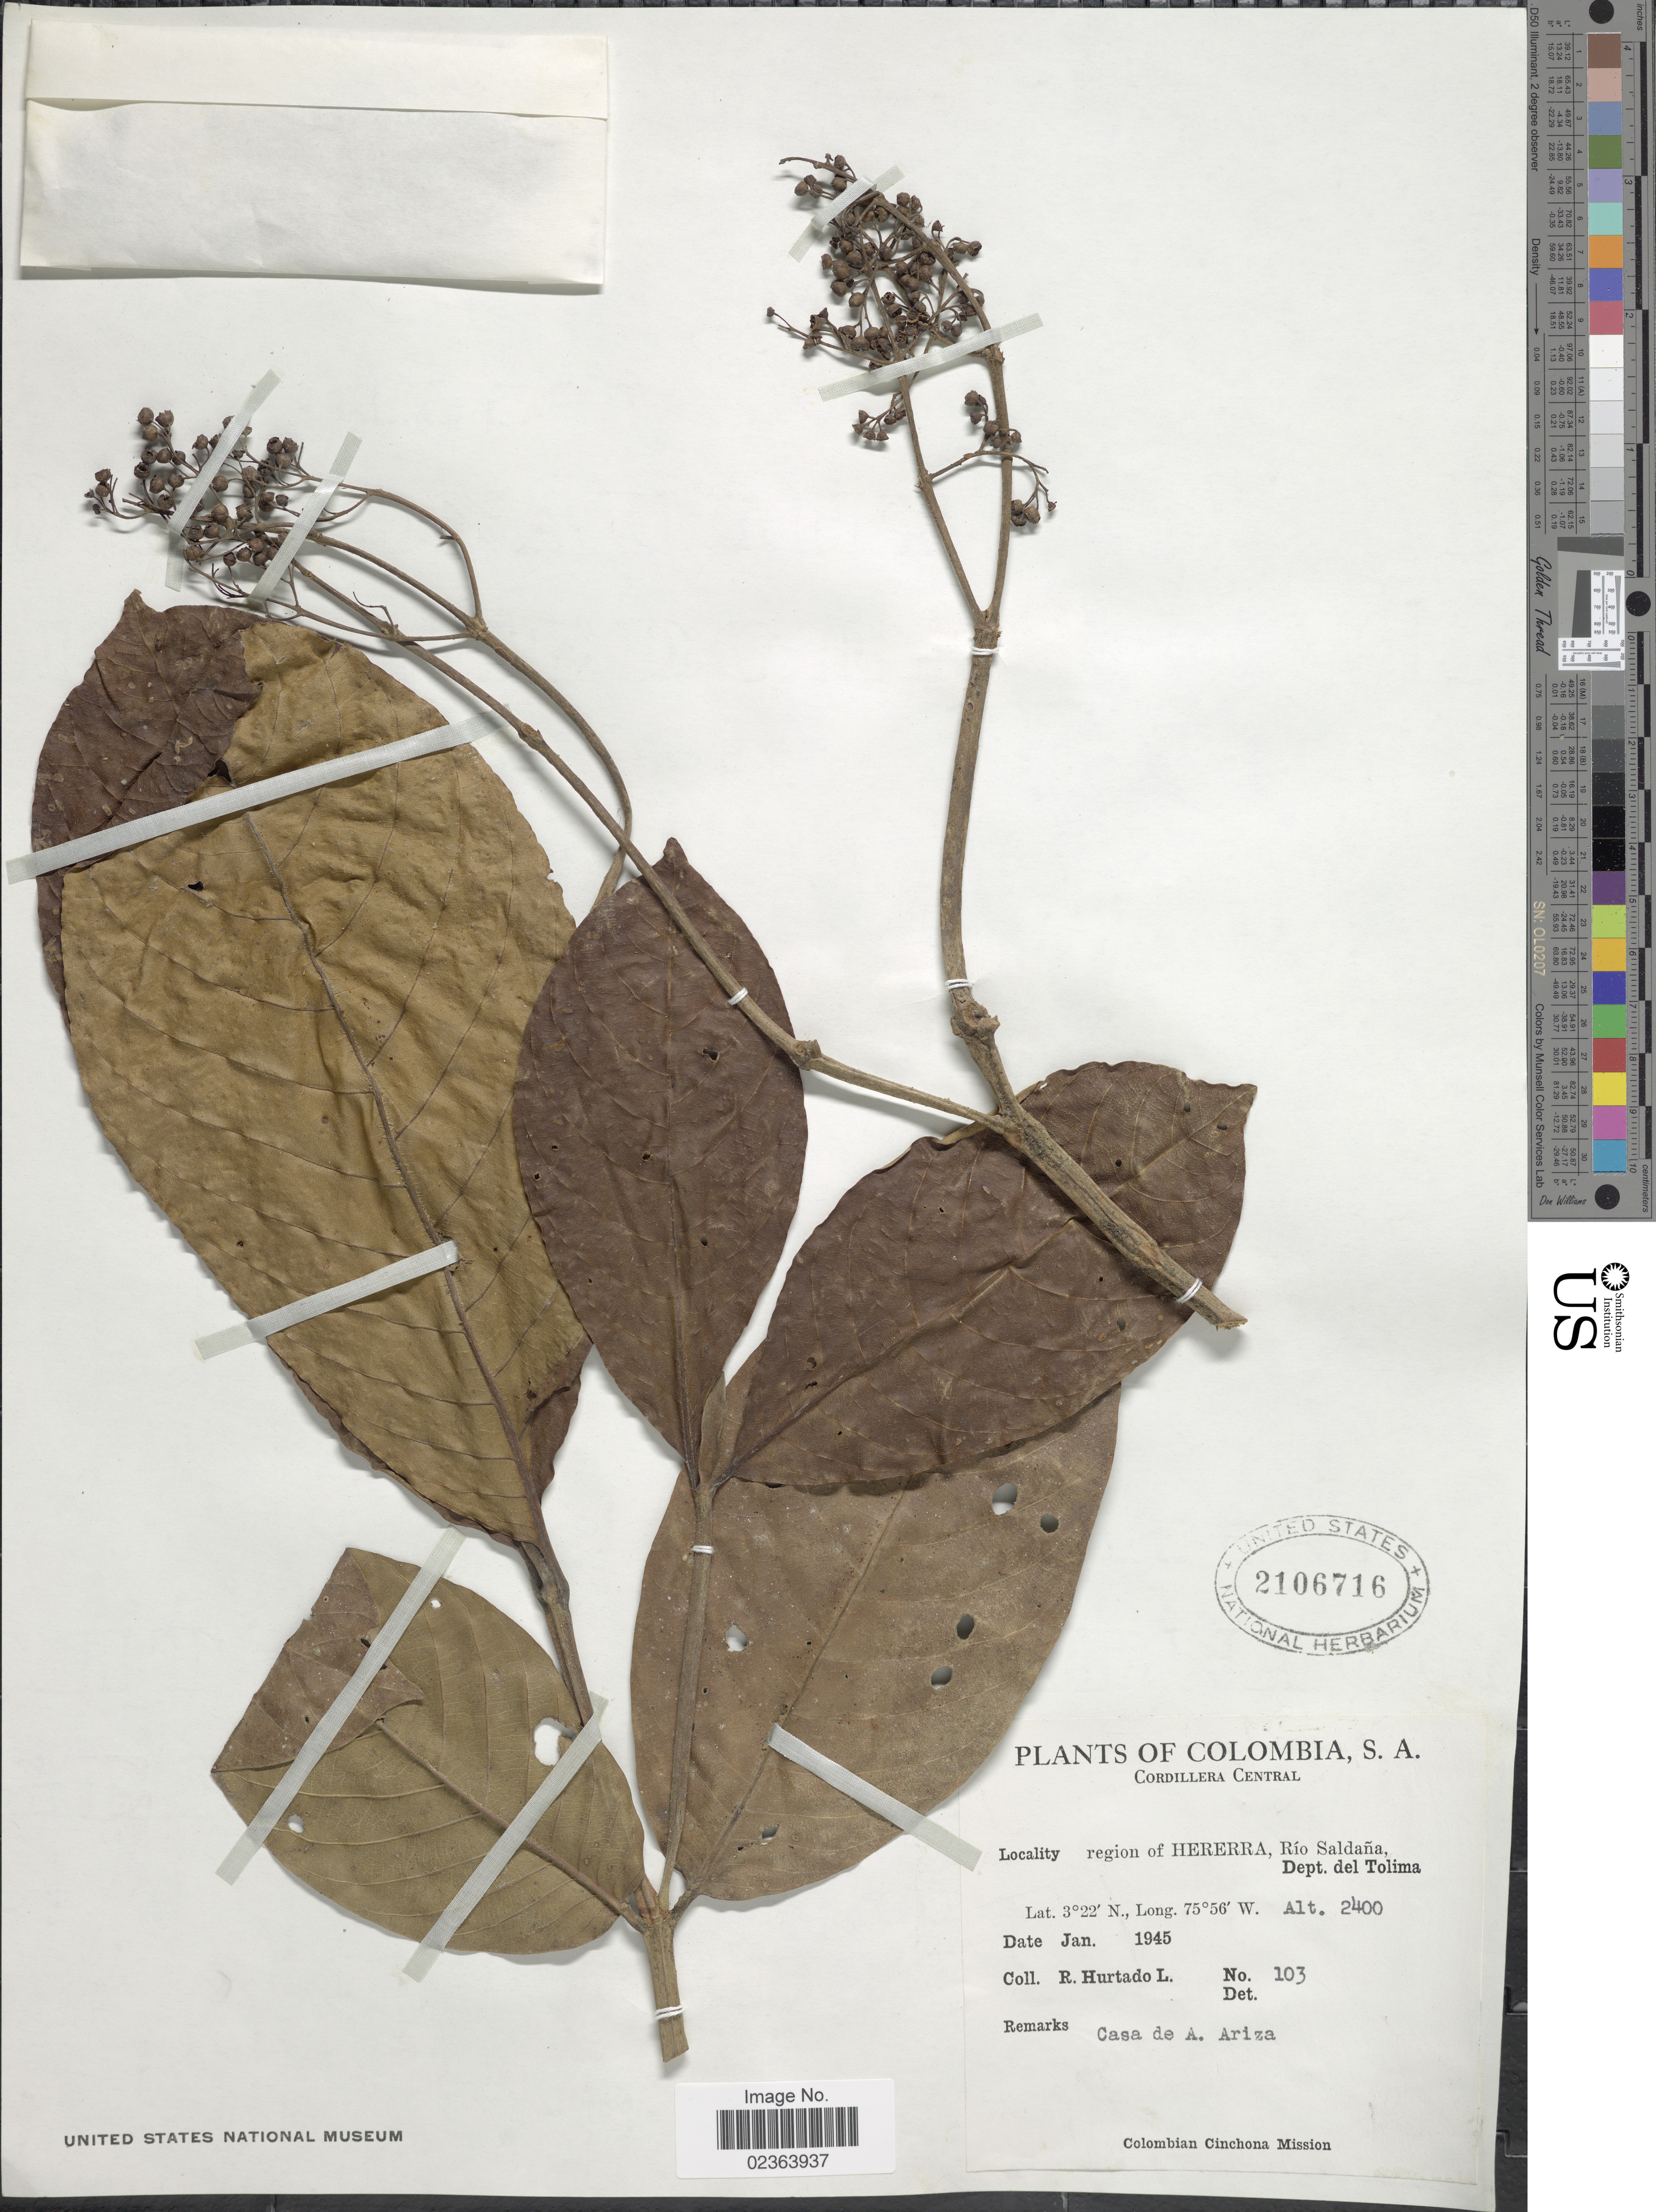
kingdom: Plantae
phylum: Tracheophyta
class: Magnoliopsida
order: Gentianales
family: Rubiaceae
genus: Elaeagia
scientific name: Elaeagia sp.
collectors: R. Hurtado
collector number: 103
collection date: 1945-01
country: Colombia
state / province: Tolima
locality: Cordillera Central, region of Herera, Rio Saldanha, Dept. del Tolima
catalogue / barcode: US 2106716